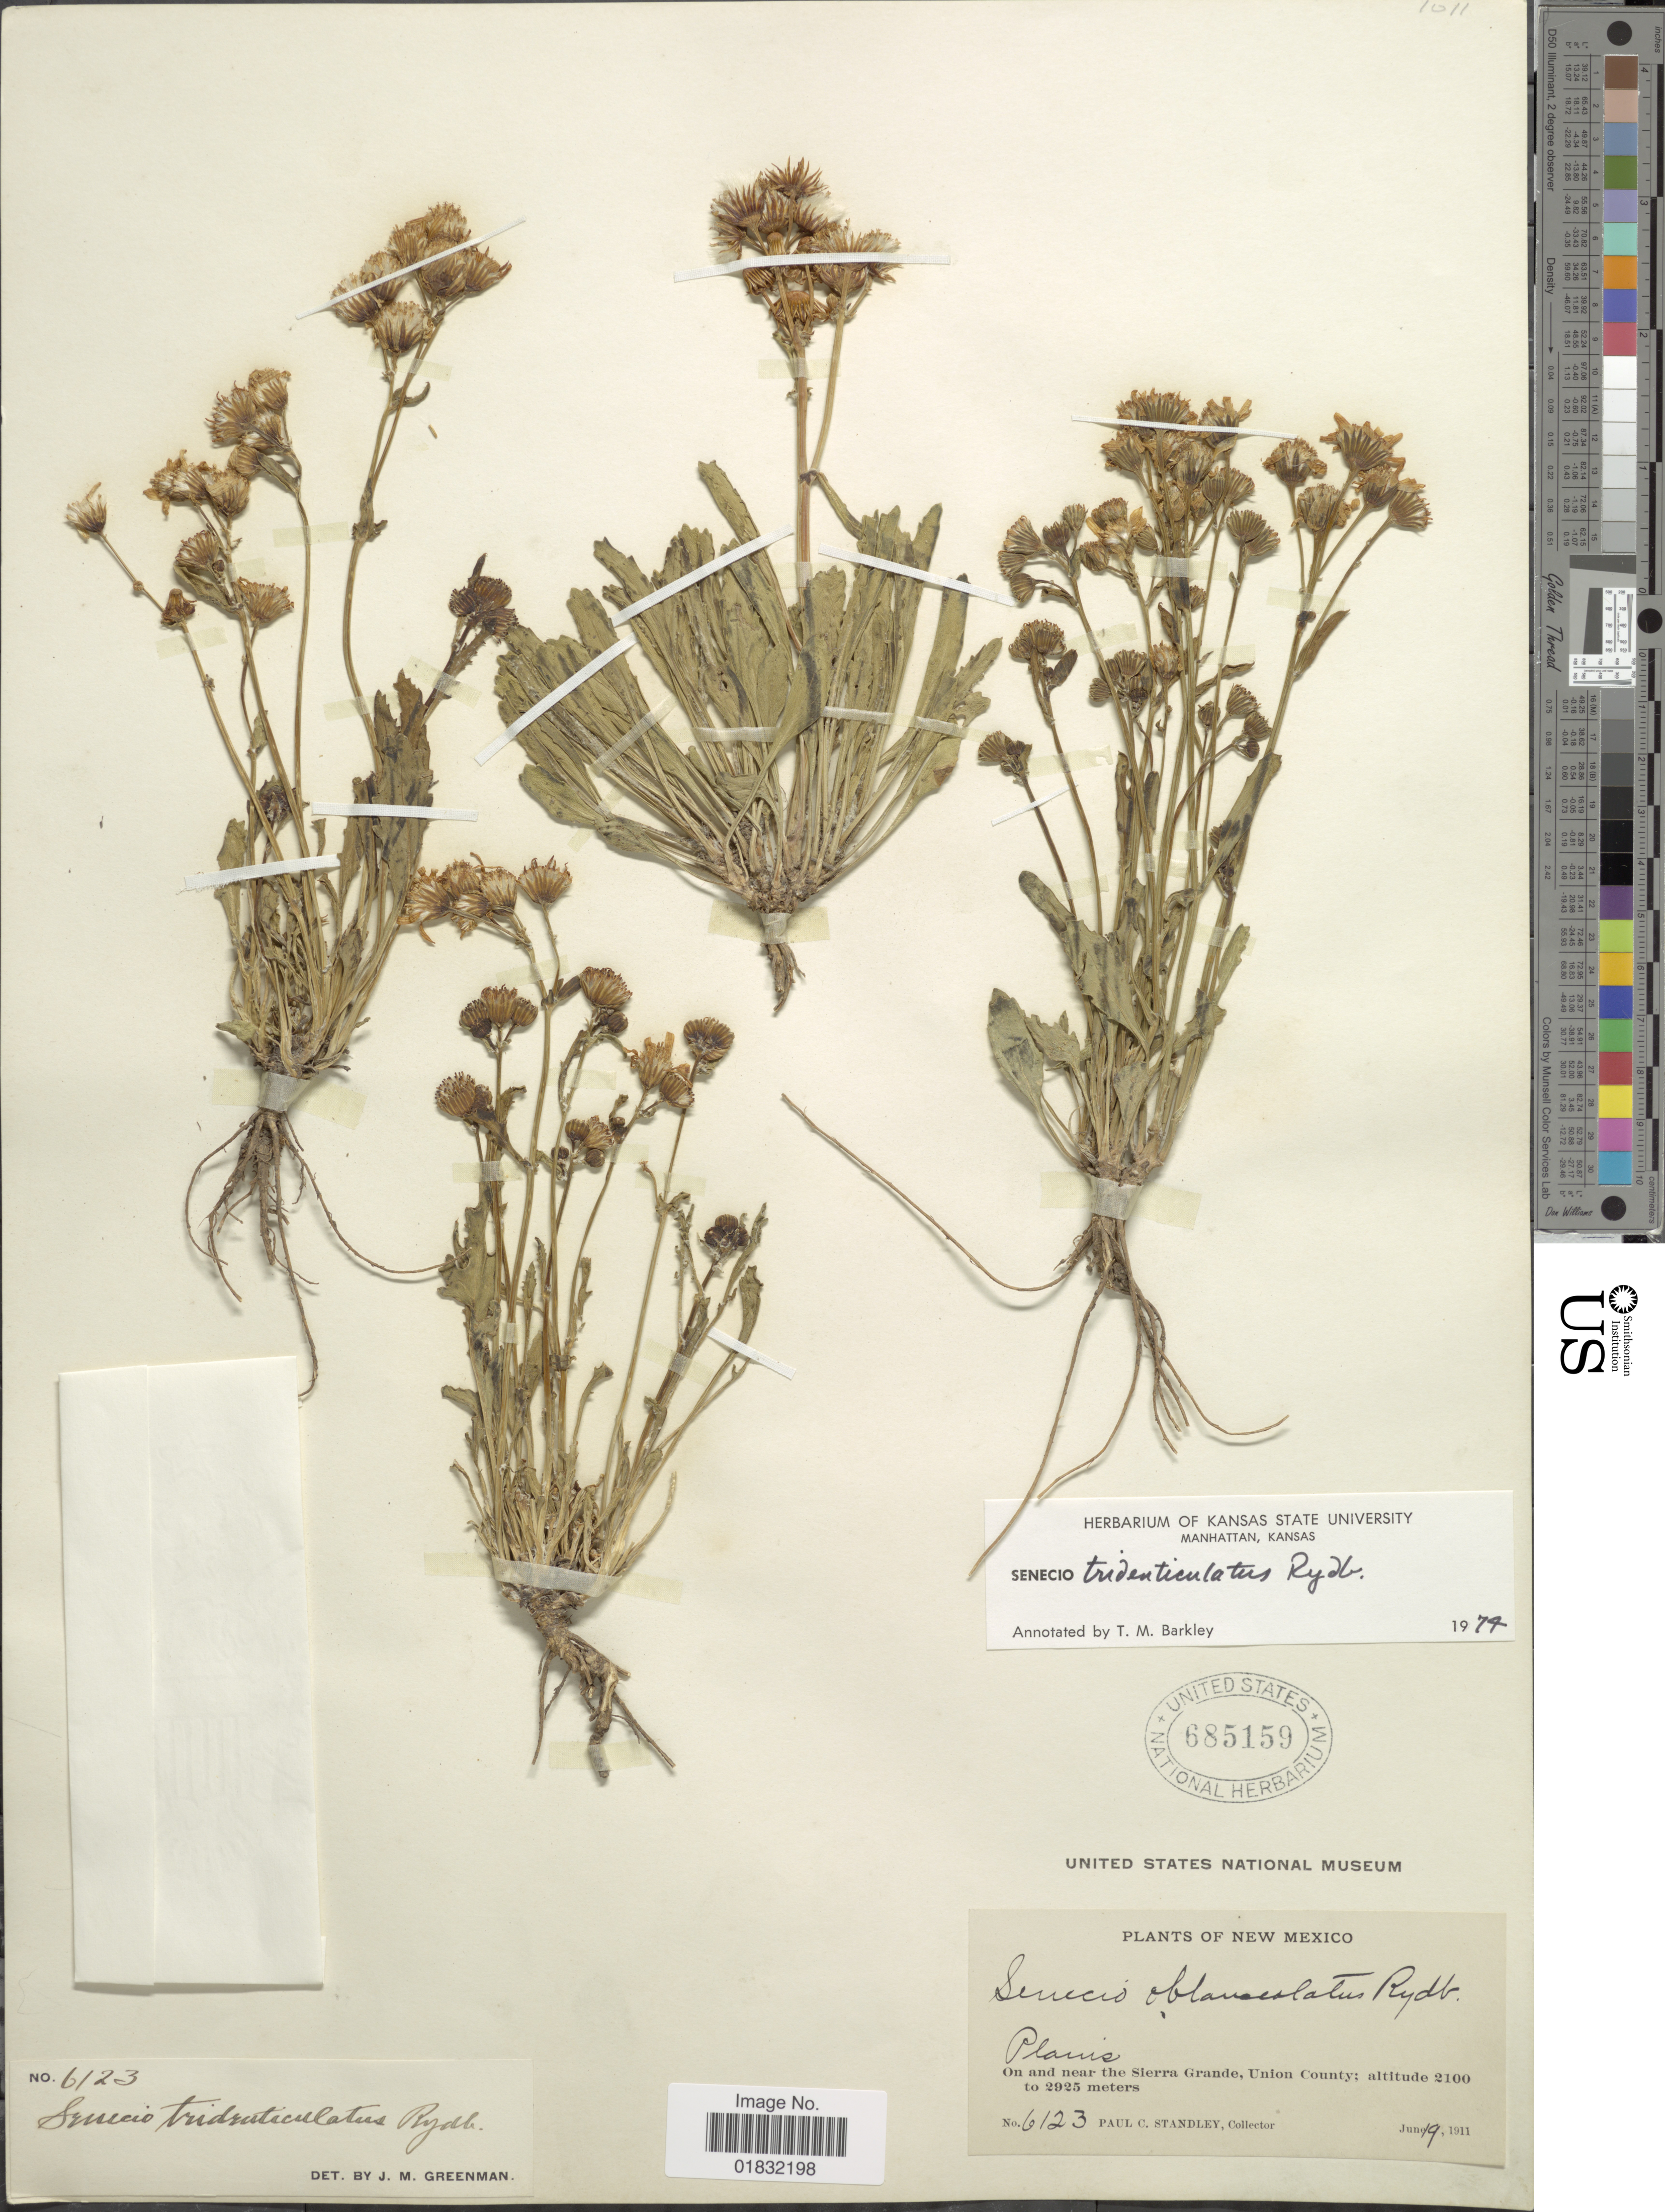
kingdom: Plantae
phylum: Tracheophyta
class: Magnoliopsida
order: Asterales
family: Asteraceae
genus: Packera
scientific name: Packera tridenticulata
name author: (Rydb.) W.A. Weber & Á. Löve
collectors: P. C. Standley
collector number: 6123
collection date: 1911-06-19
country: United States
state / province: New Mexico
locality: Plains, On and near the Sierra Grande, Union County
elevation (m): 2100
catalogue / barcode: US 685159